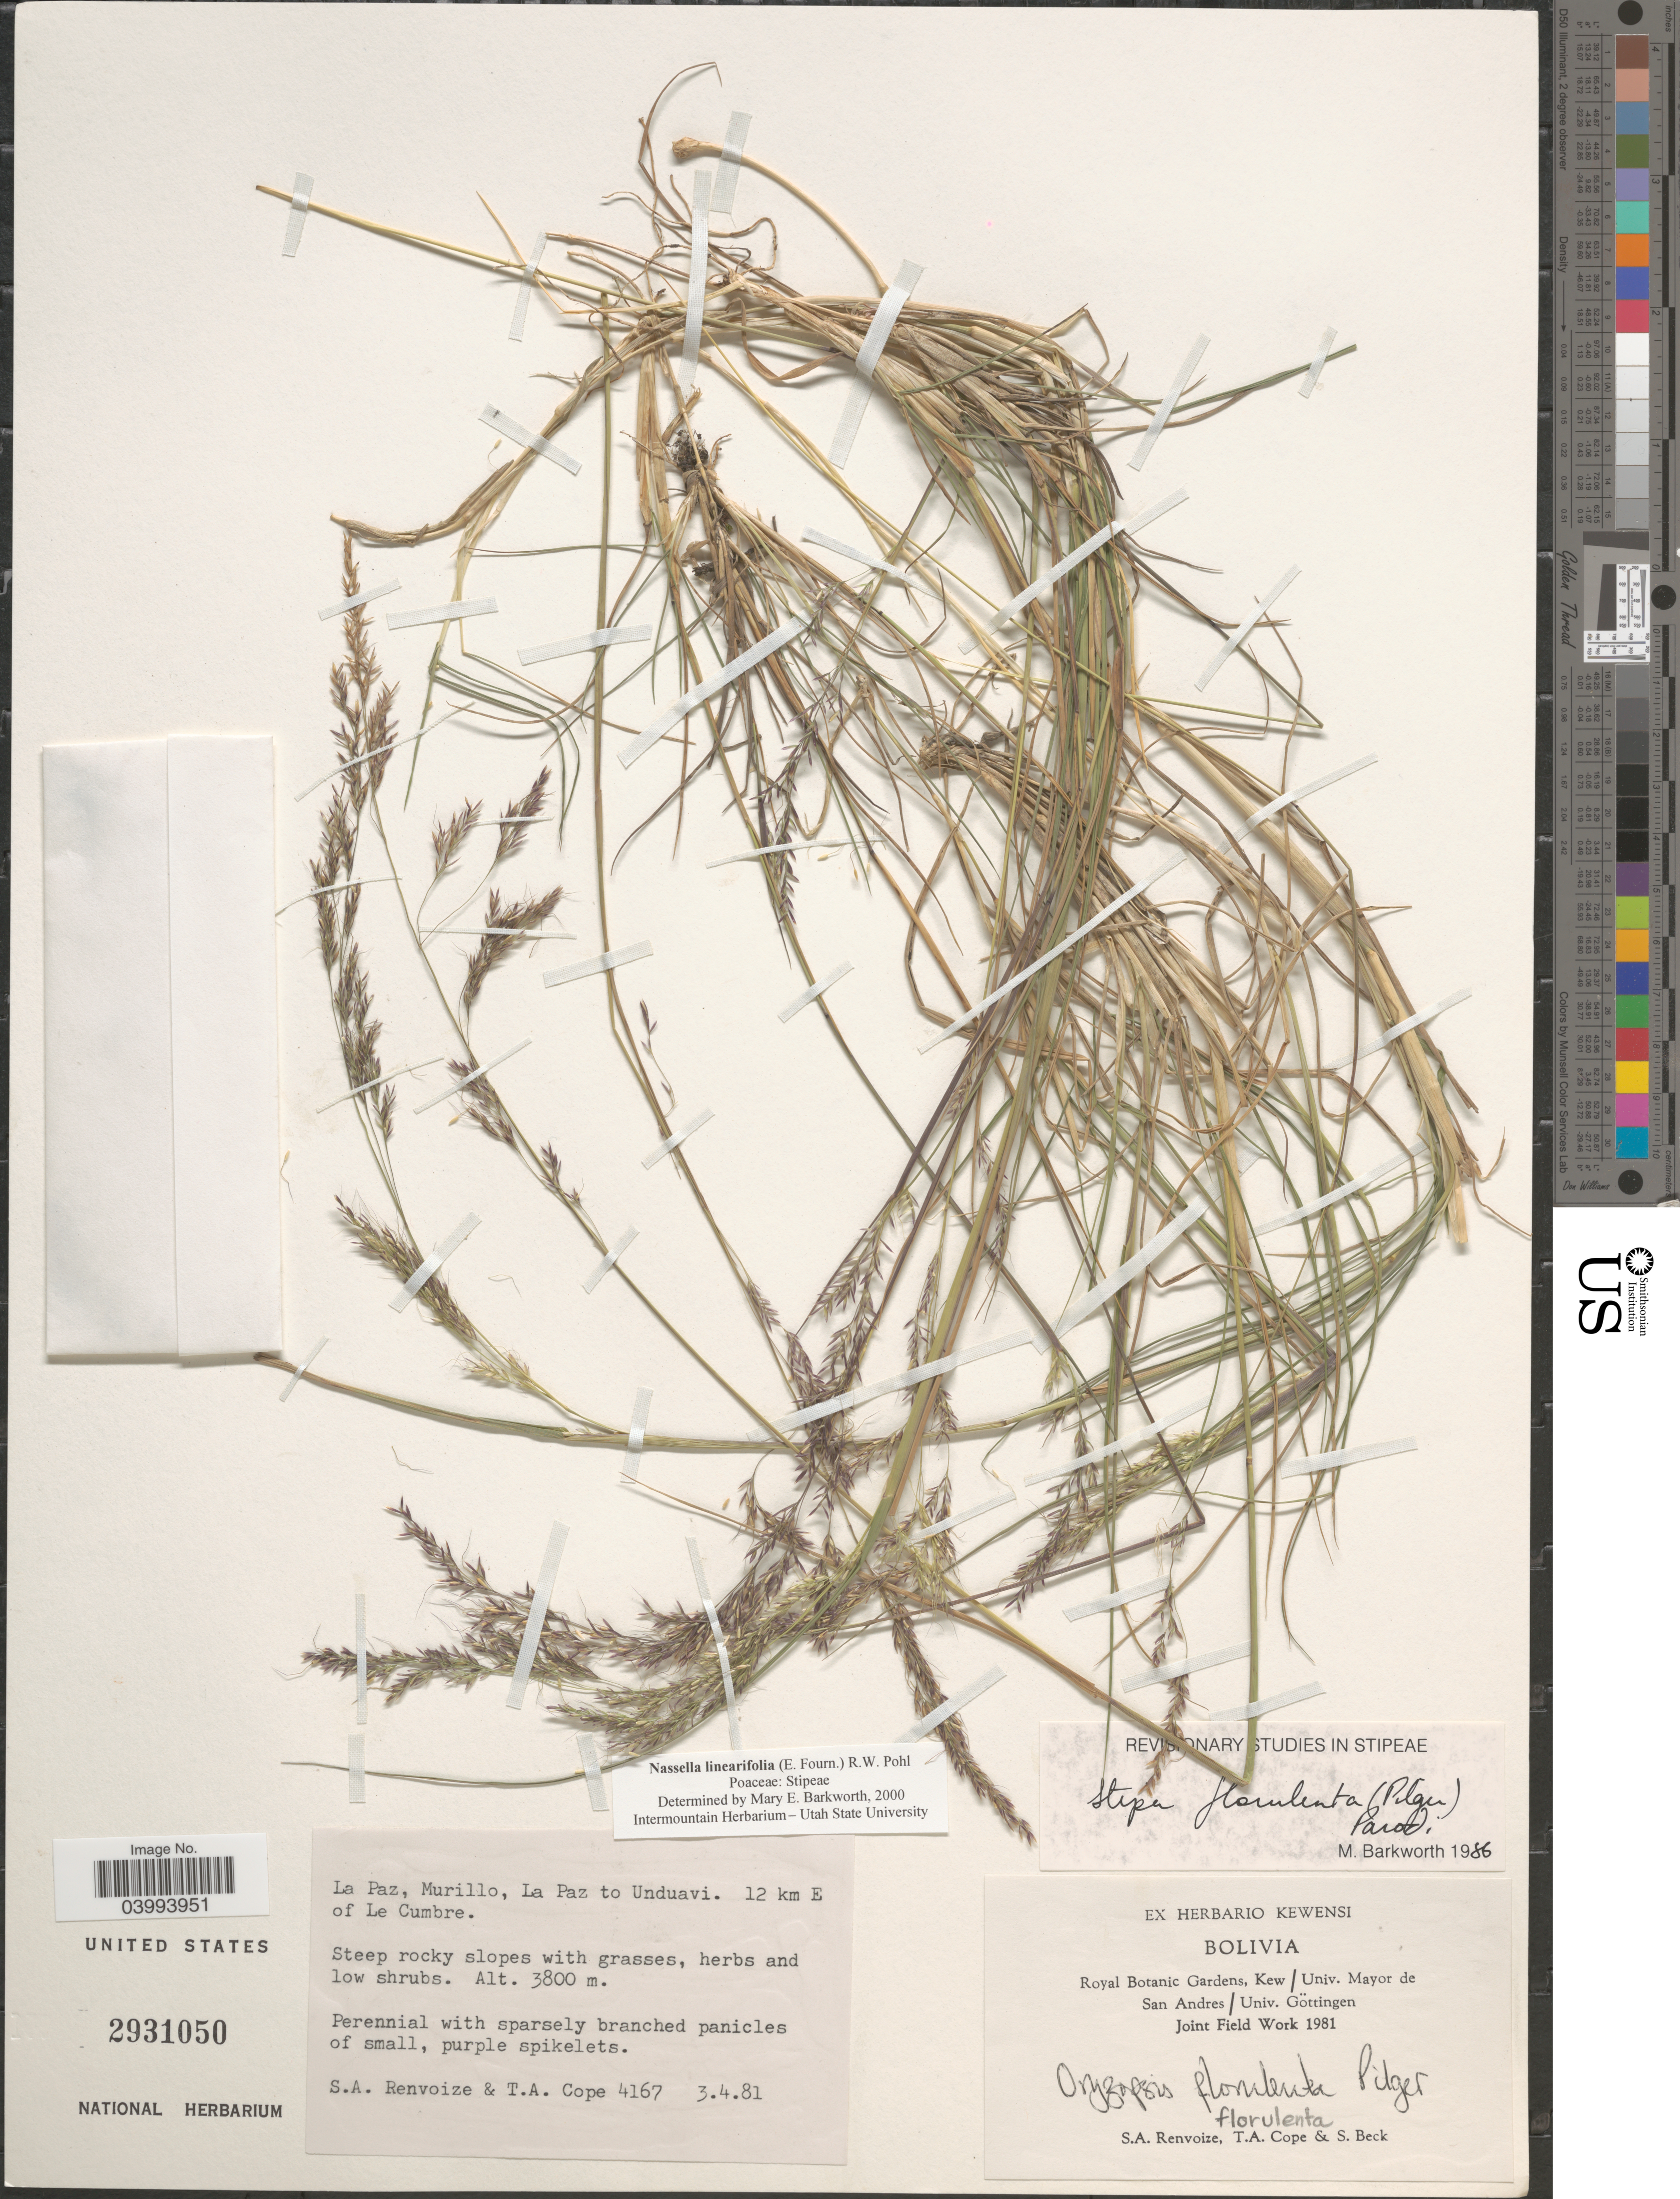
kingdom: Plantae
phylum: Tracheophyta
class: Liliopsida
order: Poales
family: Poaceae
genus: Nassella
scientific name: Nassella linearifolia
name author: (E. Fourn.) R.W. Pohl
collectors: S. A. Renvoize, T. A. Cope & S. G. Beck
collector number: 4167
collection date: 1981-04-03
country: Bolivia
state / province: La Paz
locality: Murillo, La Paz to Unduavi. 12 km E of Le Cumbre.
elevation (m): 3800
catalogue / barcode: US 2931050